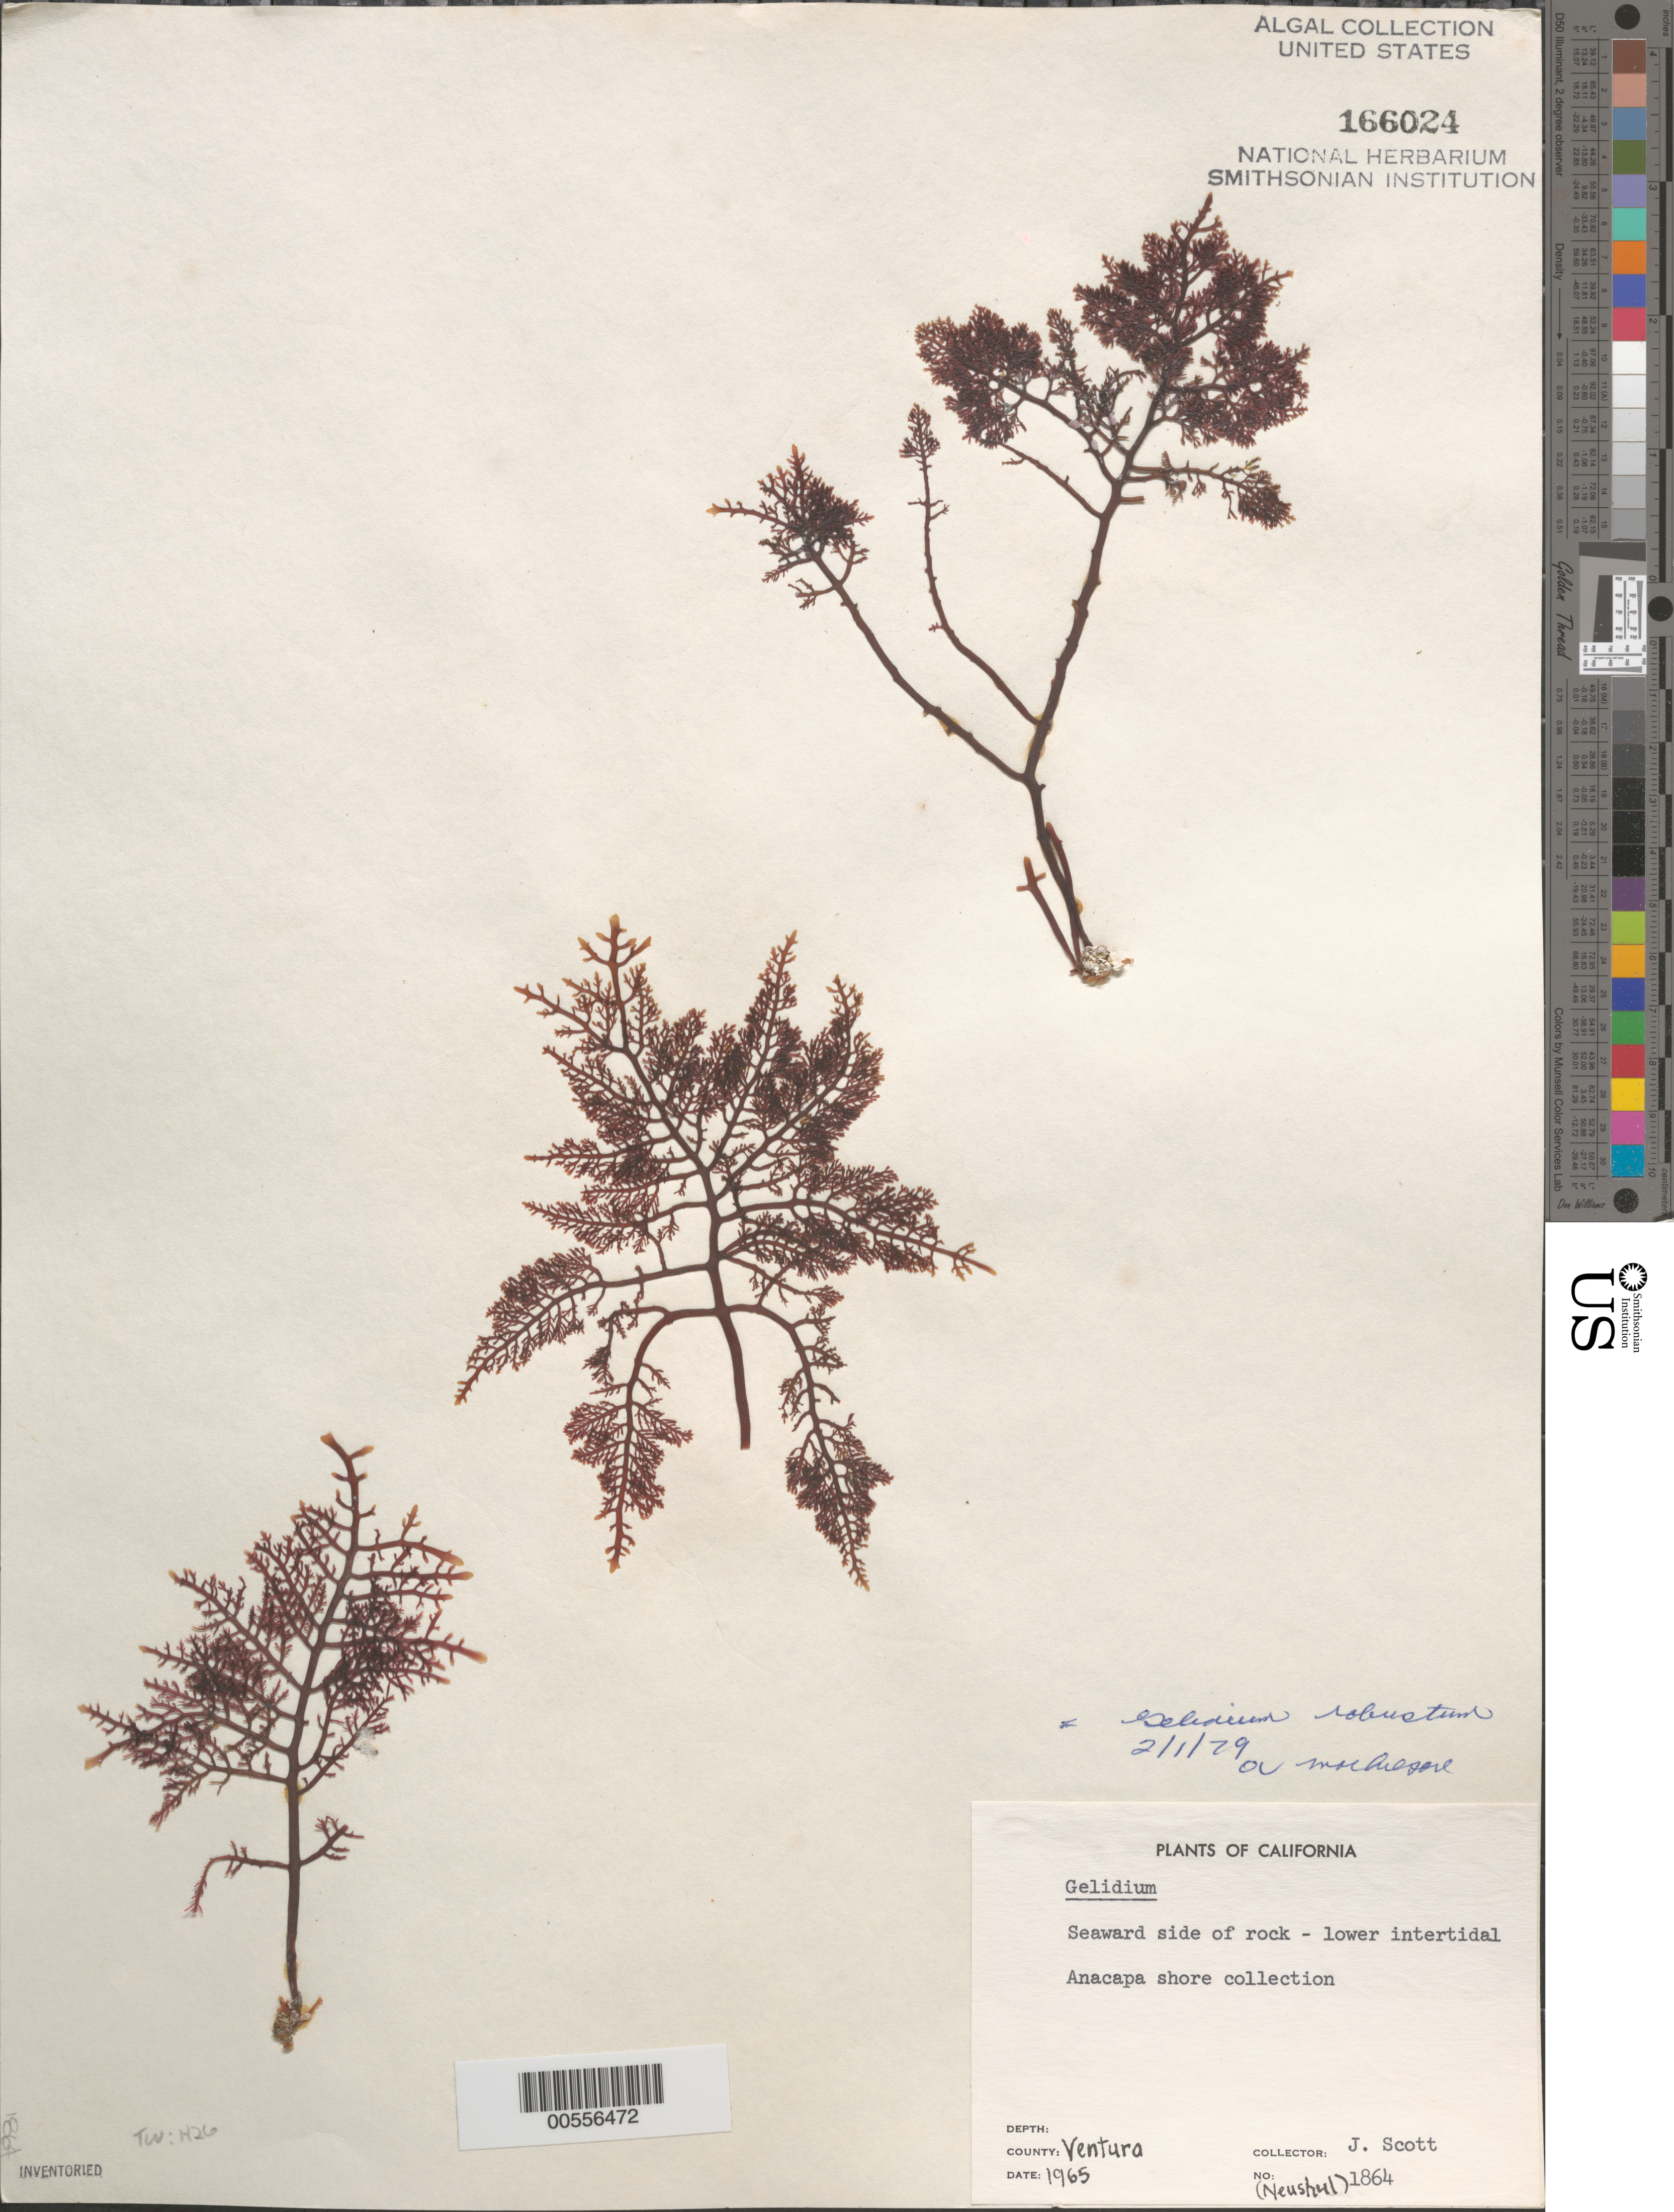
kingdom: Plantae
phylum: Rhodophyta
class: Florideophyceae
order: Gelidiales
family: Gelidiaceae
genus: Gelidium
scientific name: Gelidium robustum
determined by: Mathieson, A. C.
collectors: J. Scott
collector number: Neushul 1864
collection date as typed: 1965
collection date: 1965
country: United States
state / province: California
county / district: Ventura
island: Anacapa Island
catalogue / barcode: US 166024